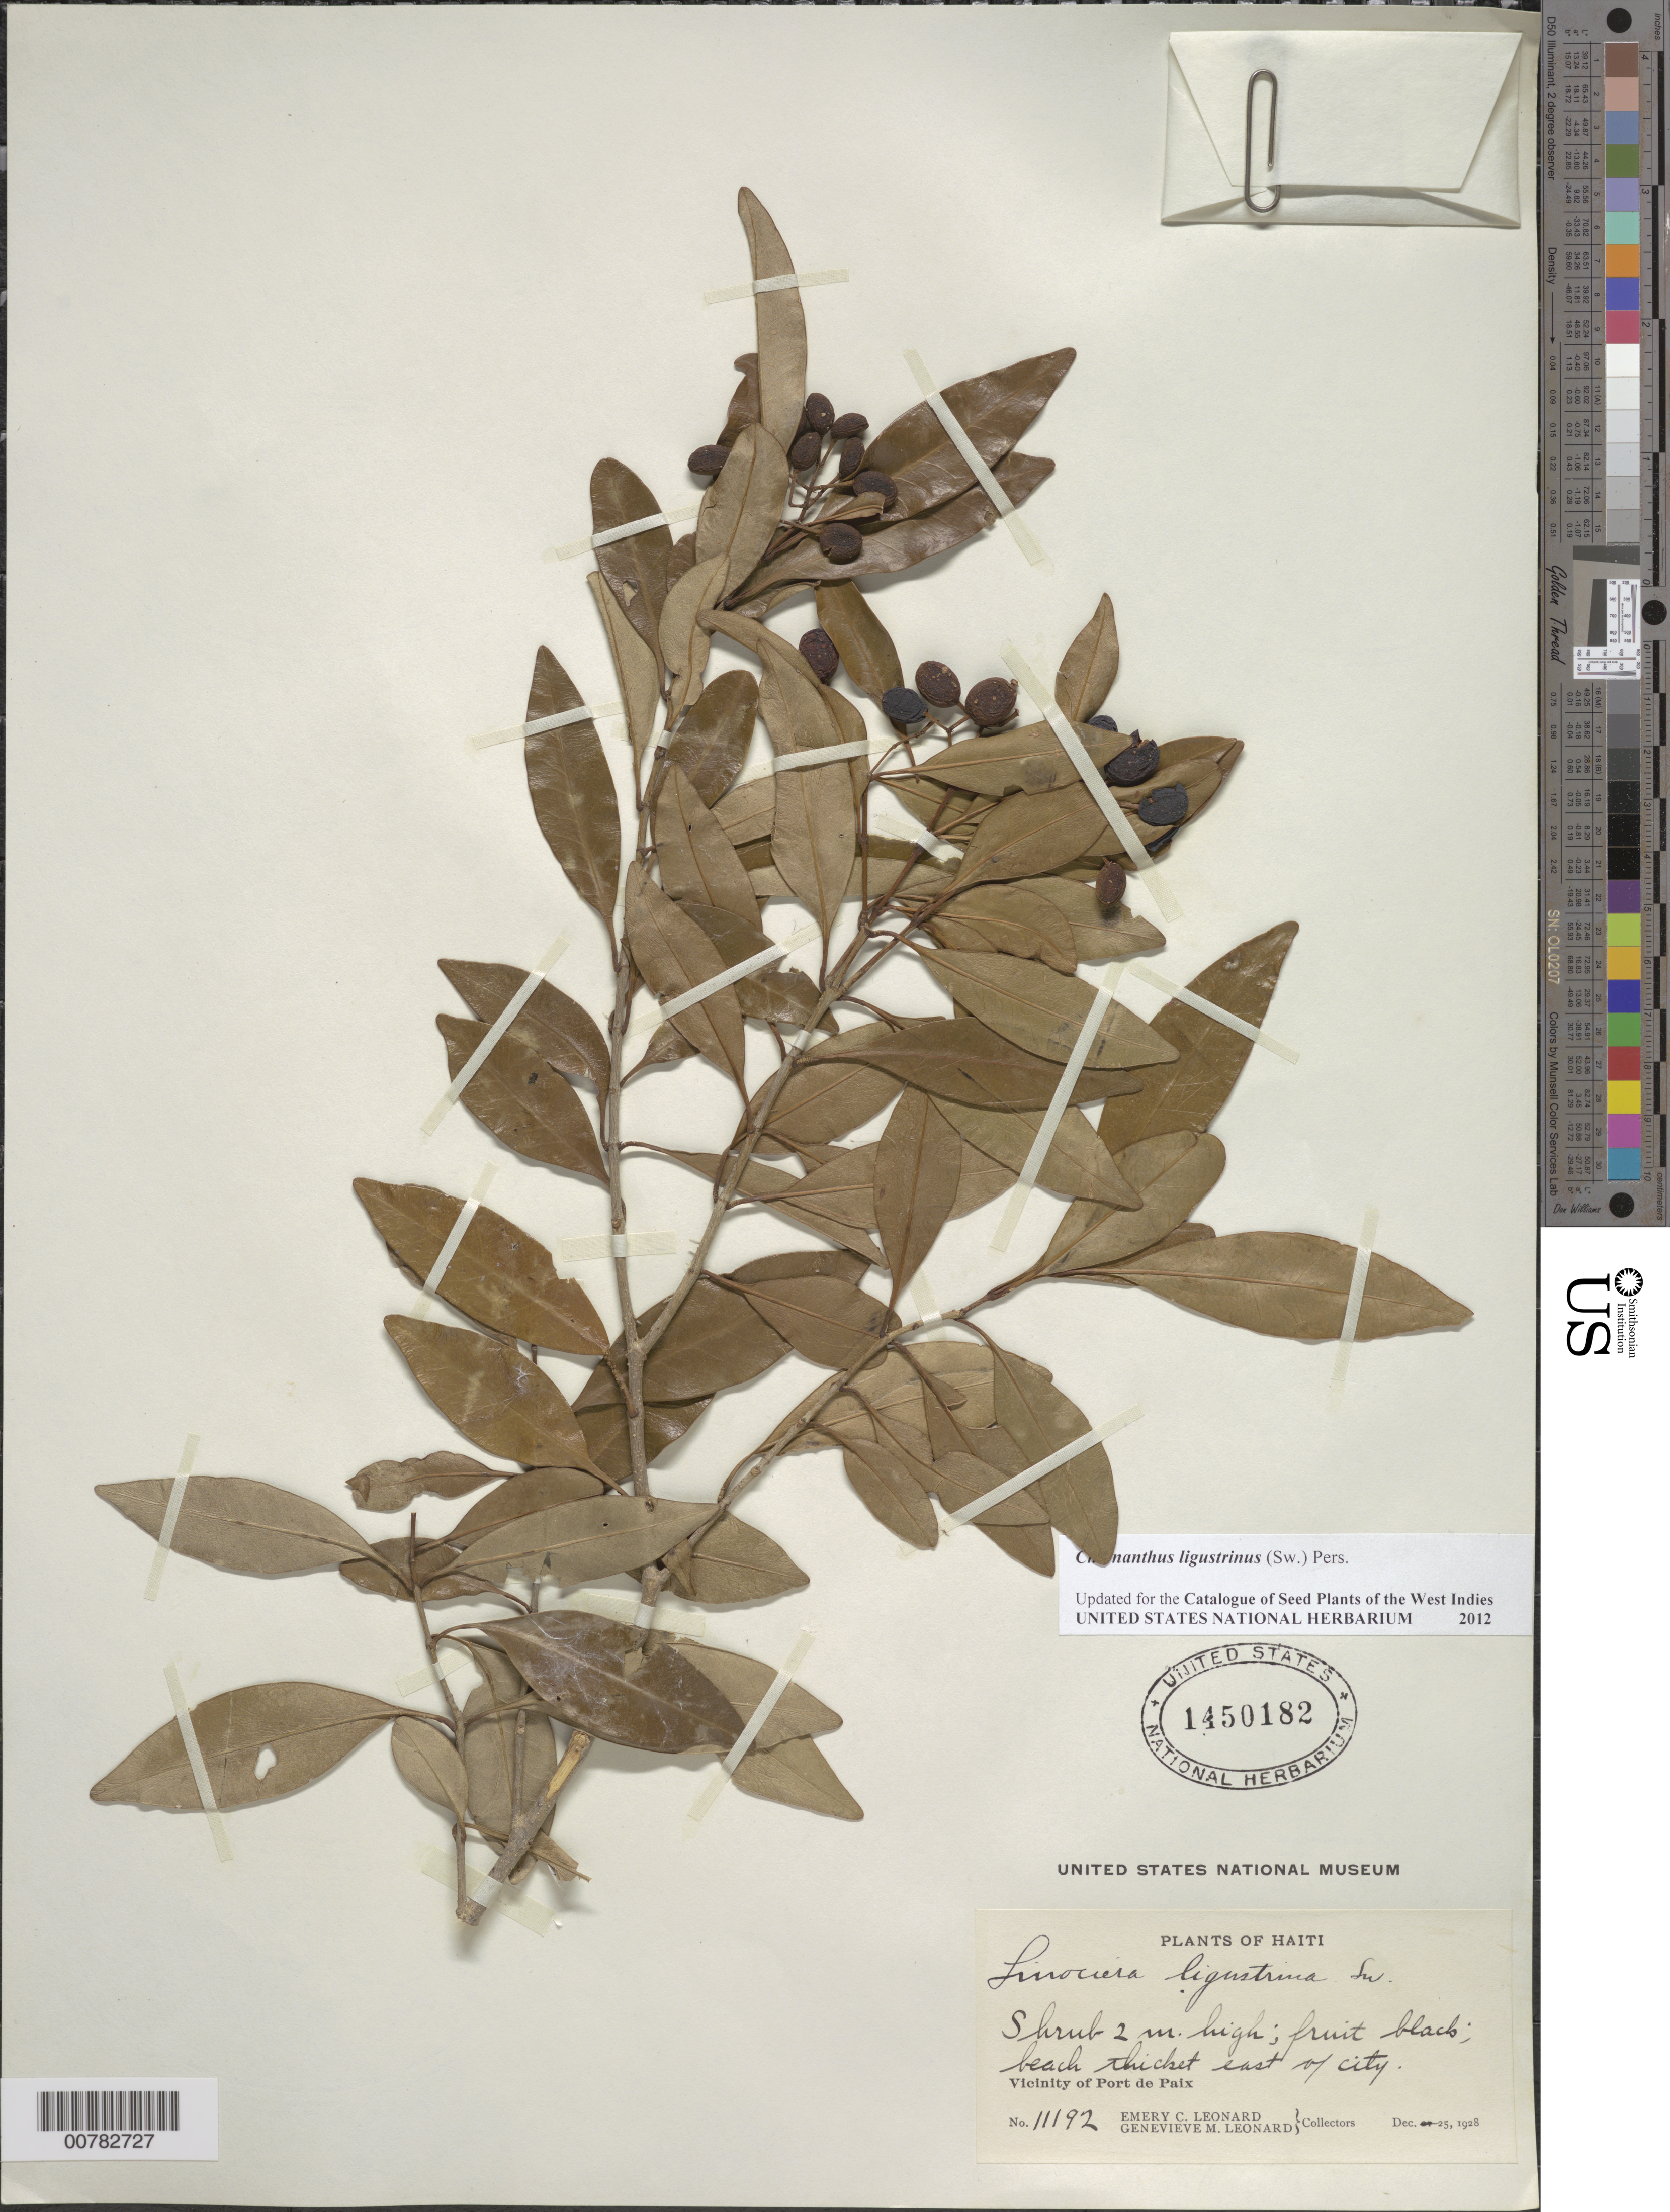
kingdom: Plantae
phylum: Tracheophyta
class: Magnoliopsida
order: Lamiales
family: Oleaceae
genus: Chionanthus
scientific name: Chionanthus ligustrinus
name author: (Sw.) Pers.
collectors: E. C. Leonard & G. M. Leonard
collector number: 11192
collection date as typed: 25 Dec 1928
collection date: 1928-12-25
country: Haiti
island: Hispaniola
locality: Vicinity of Port de Paix, east of city.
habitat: Beach thicket.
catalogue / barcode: US 1450182